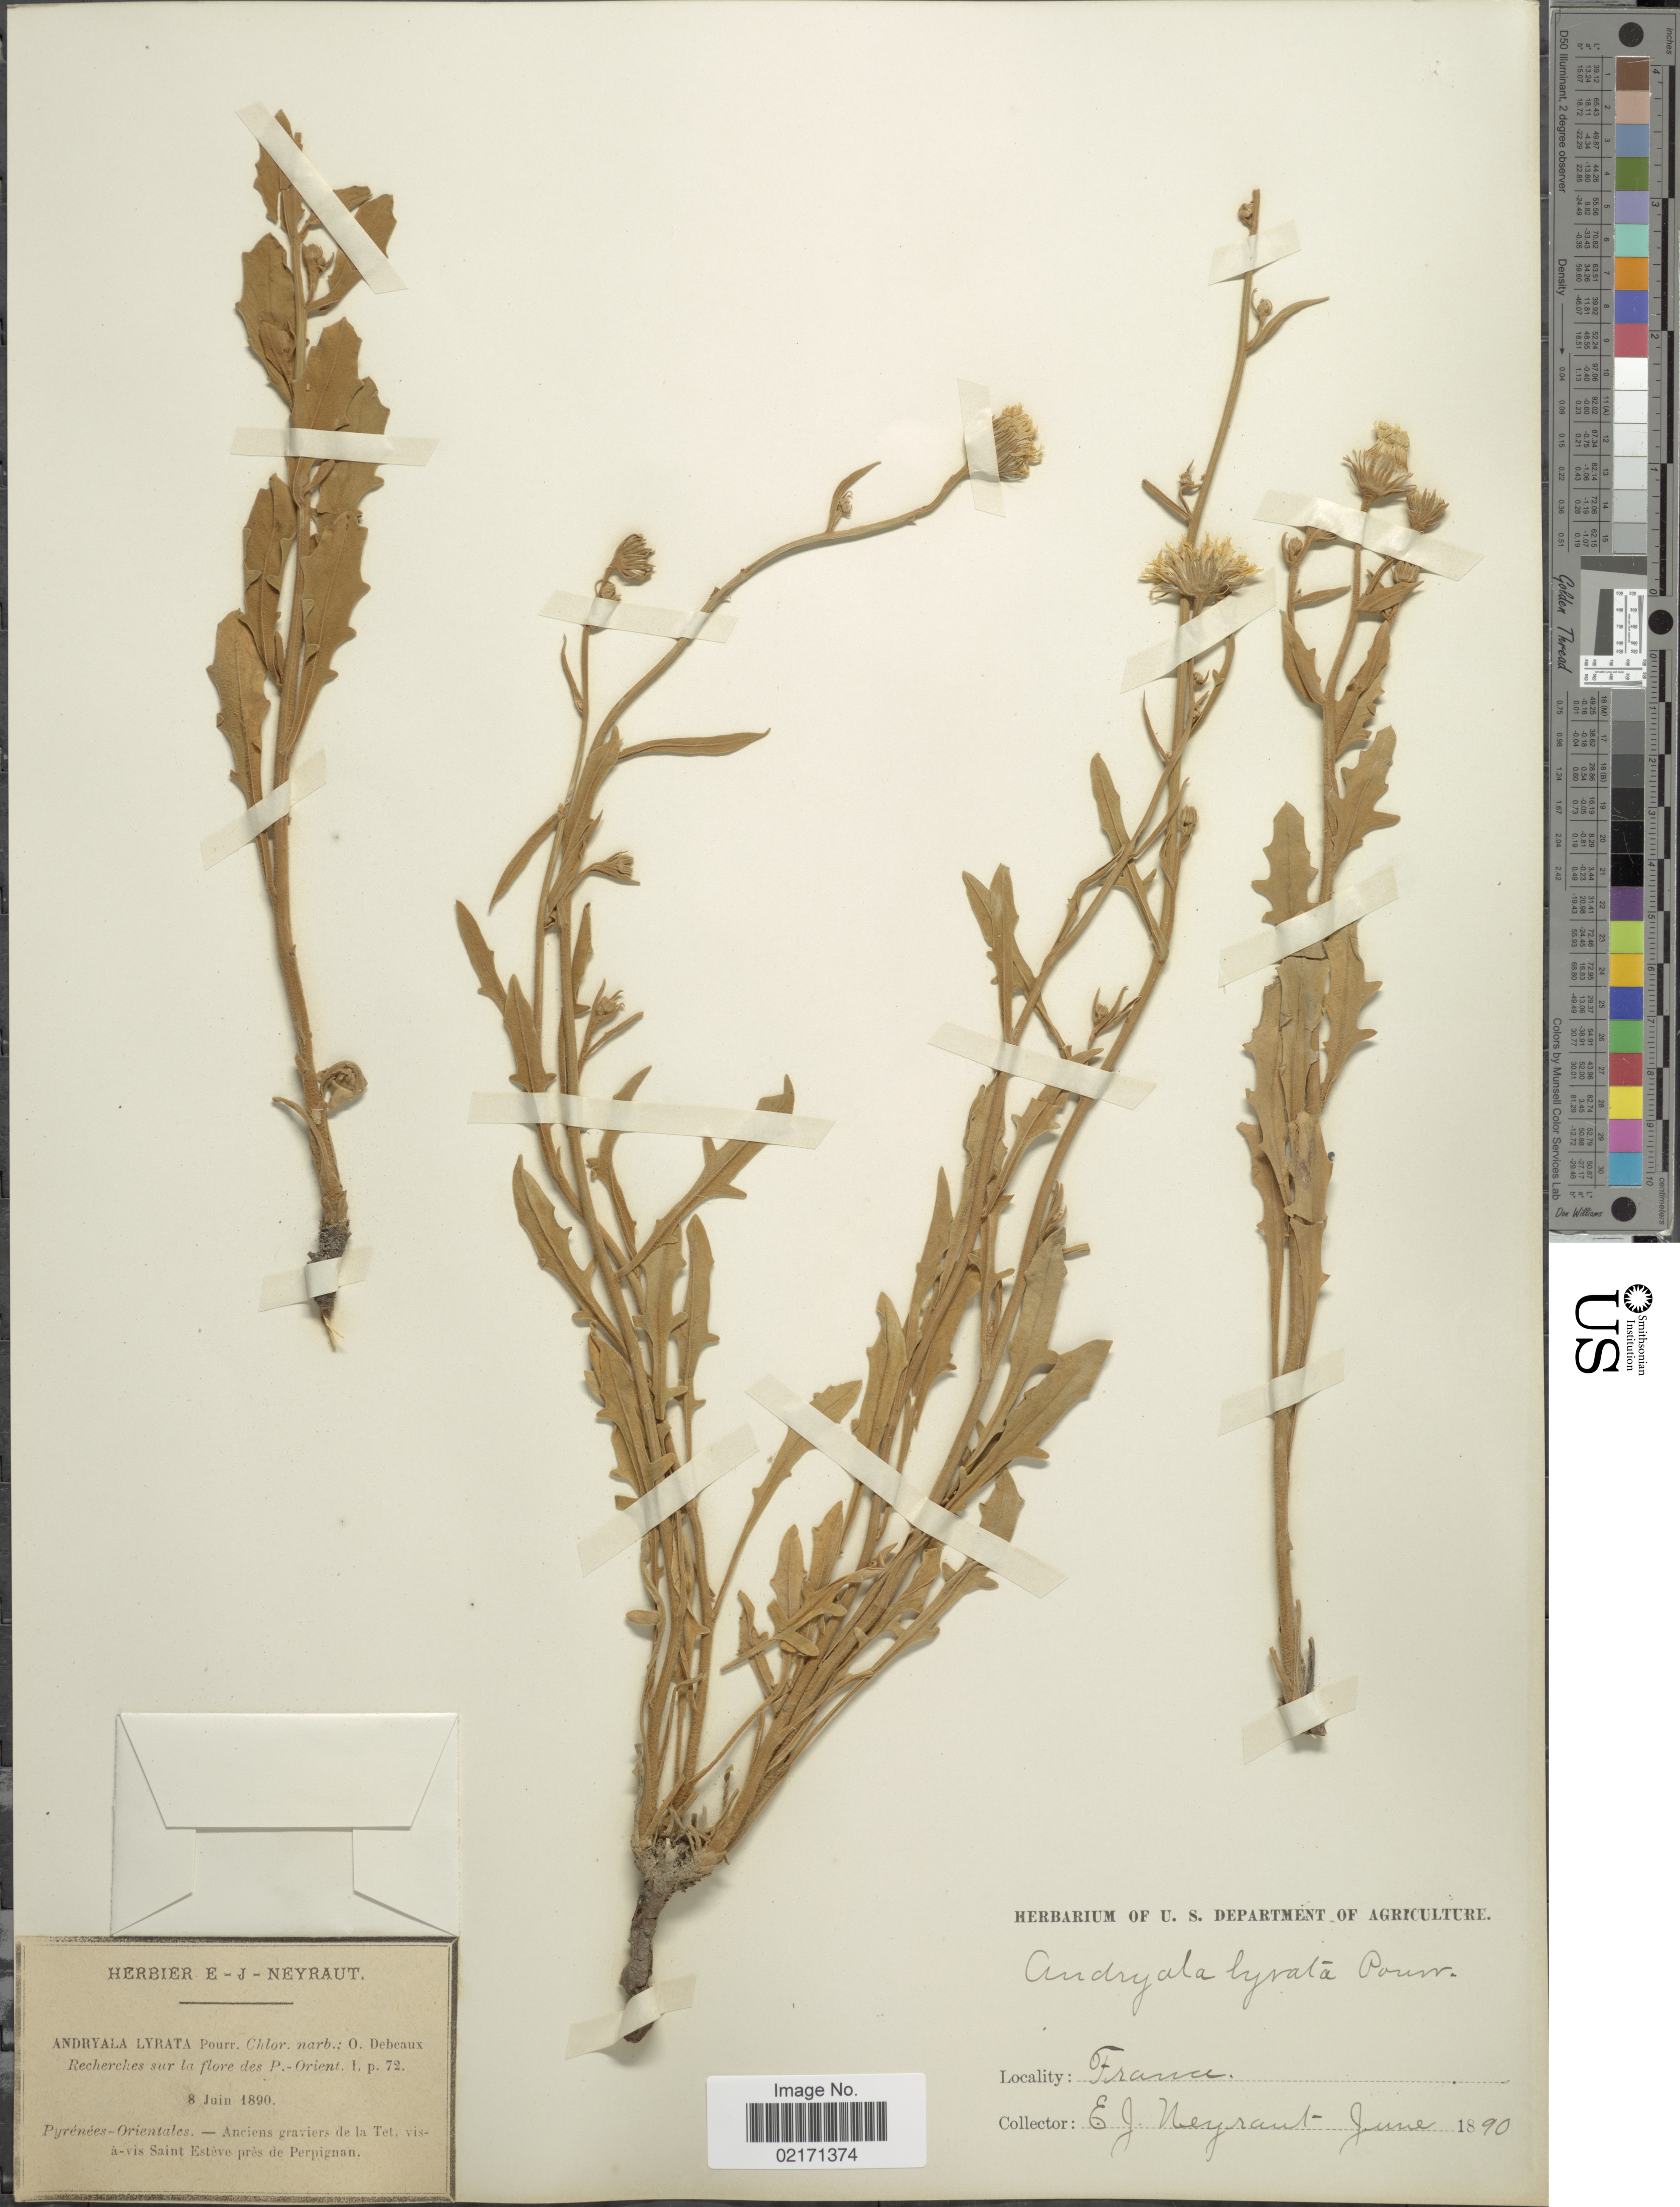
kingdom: Plantae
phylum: Tracheophyta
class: Magnoliopsida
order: Asterales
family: Asteraceae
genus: Andryala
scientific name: Andryala ragusina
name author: L.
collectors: E. Neyraut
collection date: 1890-06-08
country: France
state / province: Occitanie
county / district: Pyrénées-Orientales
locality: Pyrenees-Orientales - Anciens graviers de la Tet vis-a-vis Saint Esteve pres de Perpignan